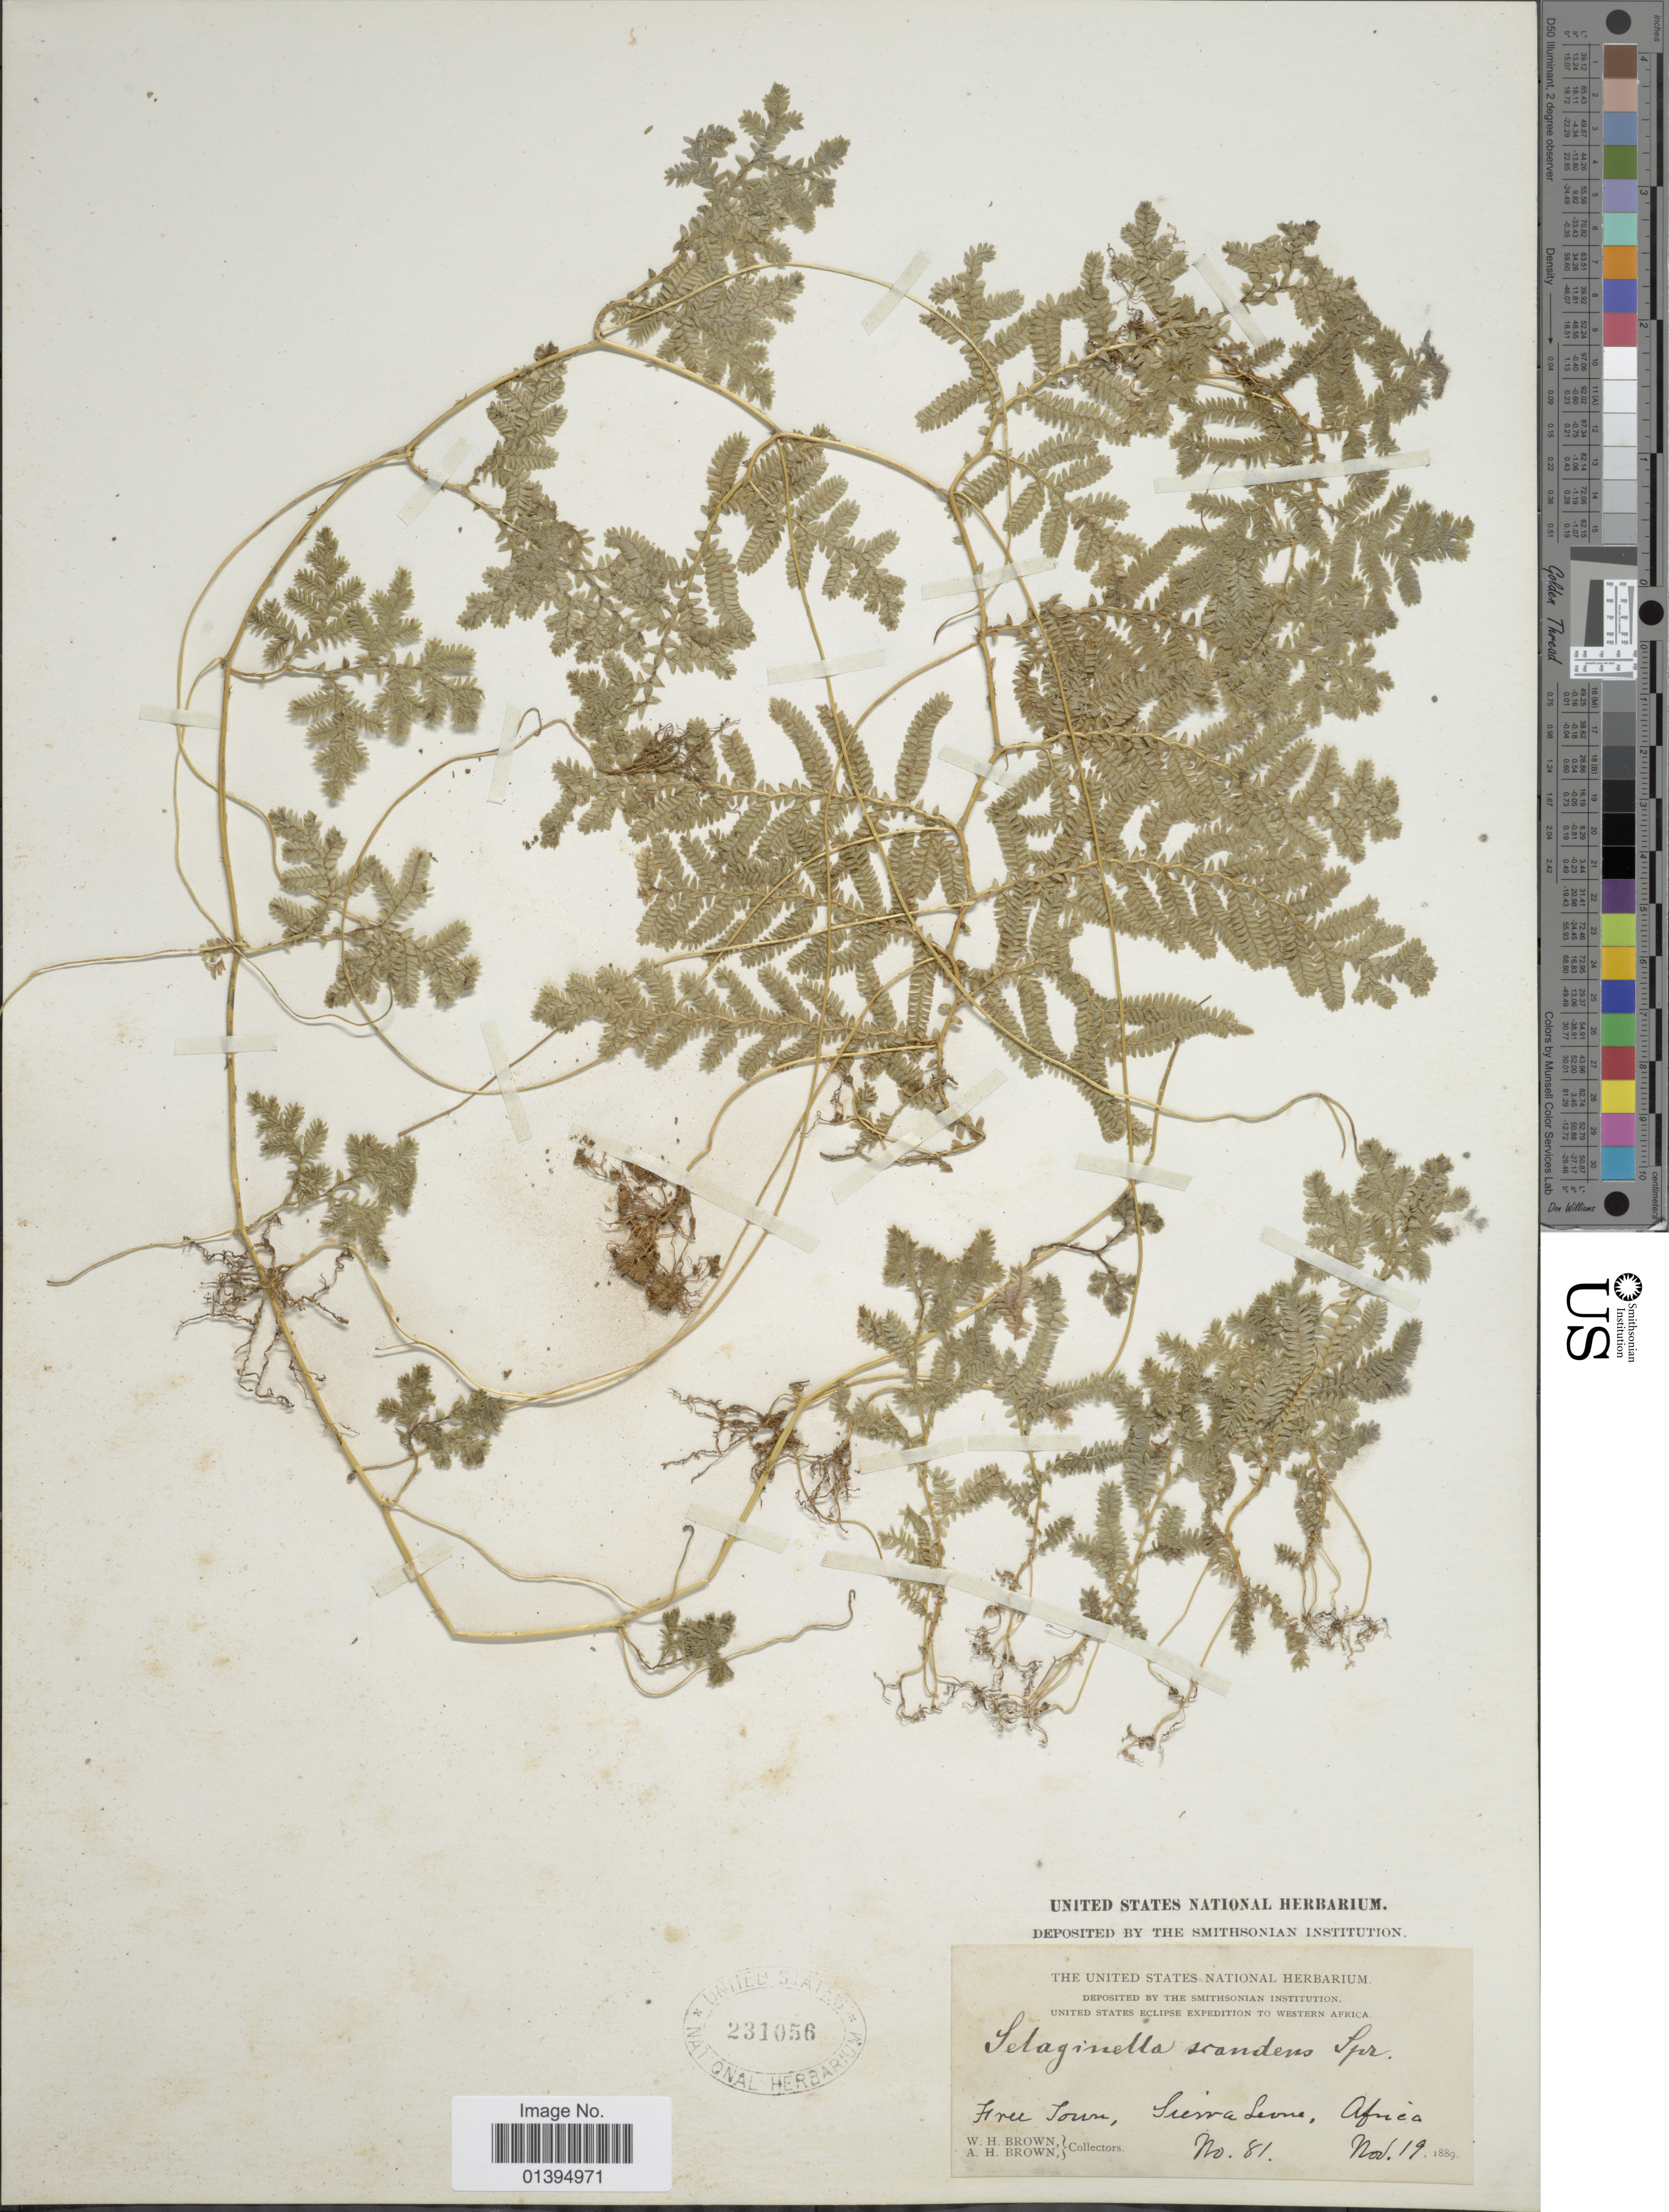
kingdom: Plantae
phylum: Tracheophyta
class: Lycopodiopsida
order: Selaginellales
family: Selaginellaceae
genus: Selaginella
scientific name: Selaginella myosurus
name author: (Sw.) Alston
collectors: W. H. Brown & A. H. Brown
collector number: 81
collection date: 1889-11-19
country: Sierra Leone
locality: Free Town, Africa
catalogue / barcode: US 231056